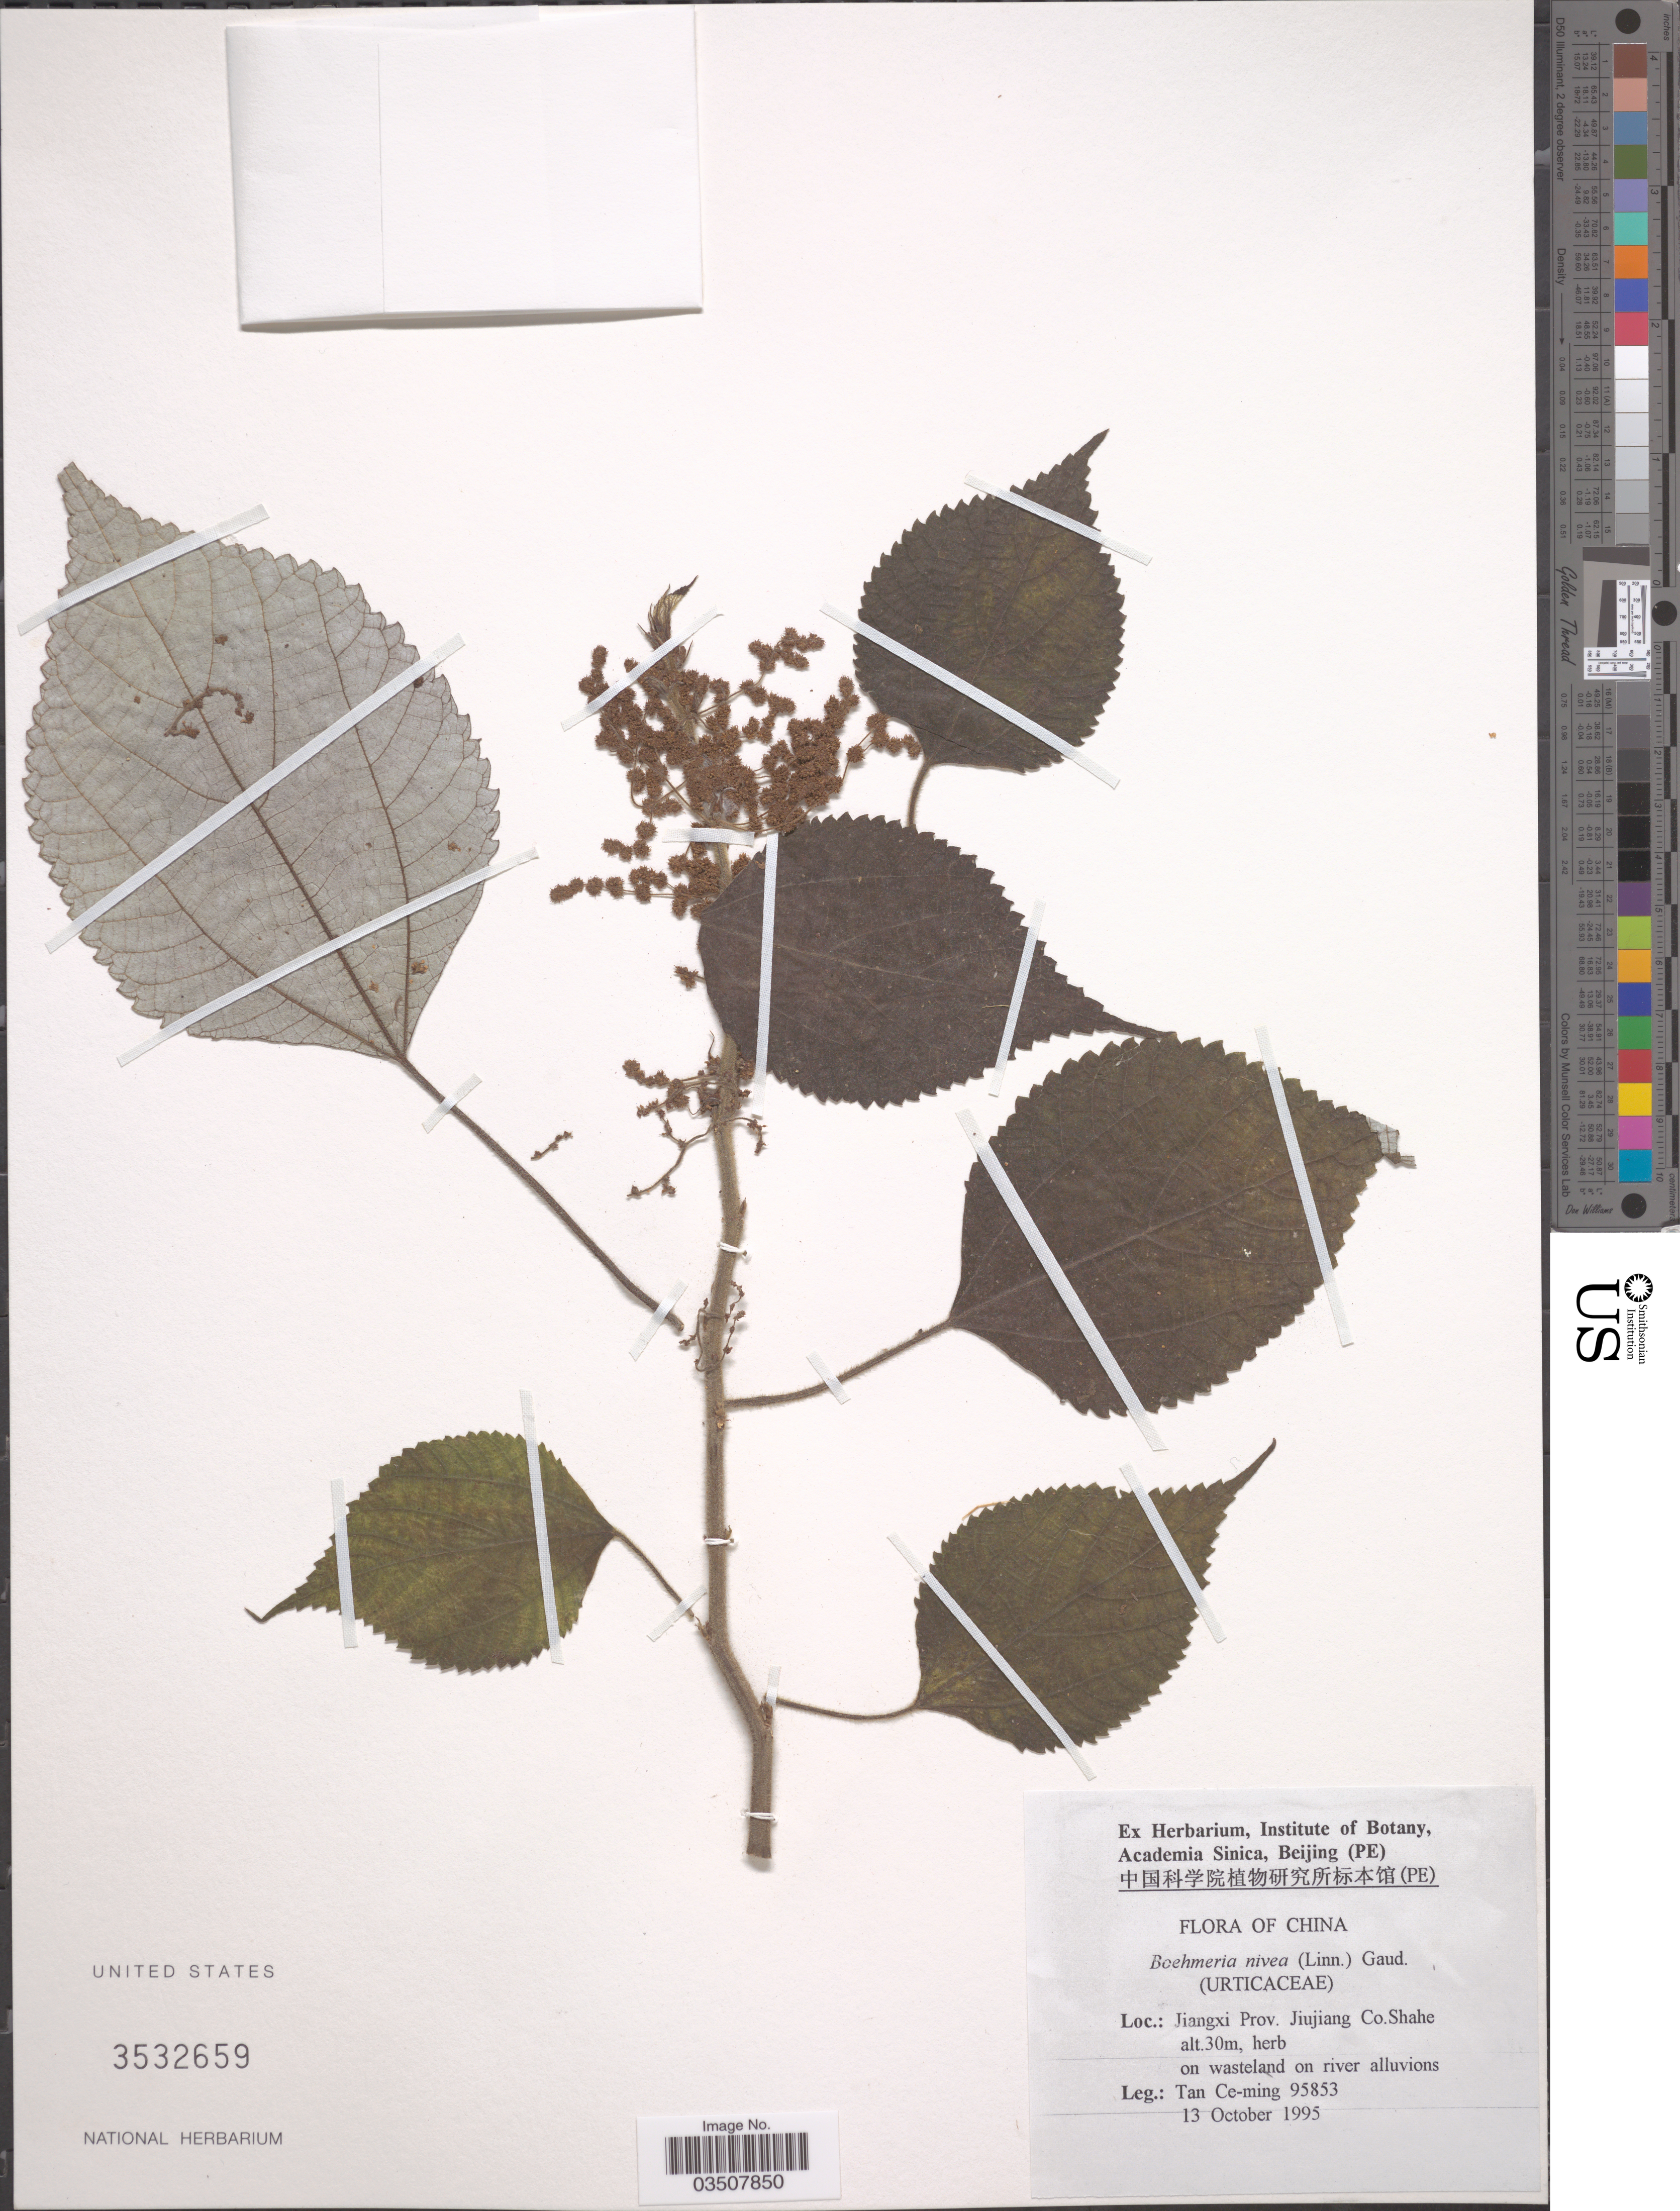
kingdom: Plantae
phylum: Tracheophyta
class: Magnoliopsida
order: Rosales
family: Urticaceae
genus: Boehmeria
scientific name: Boehmeria nivea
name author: (L.) Gaudich.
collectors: T. Ce-ming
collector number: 95853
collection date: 1995-10-13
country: China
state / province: Jiangxi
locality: Prov. Jiujiang Co. Shahe.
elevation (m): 30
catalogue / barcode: US 3532659